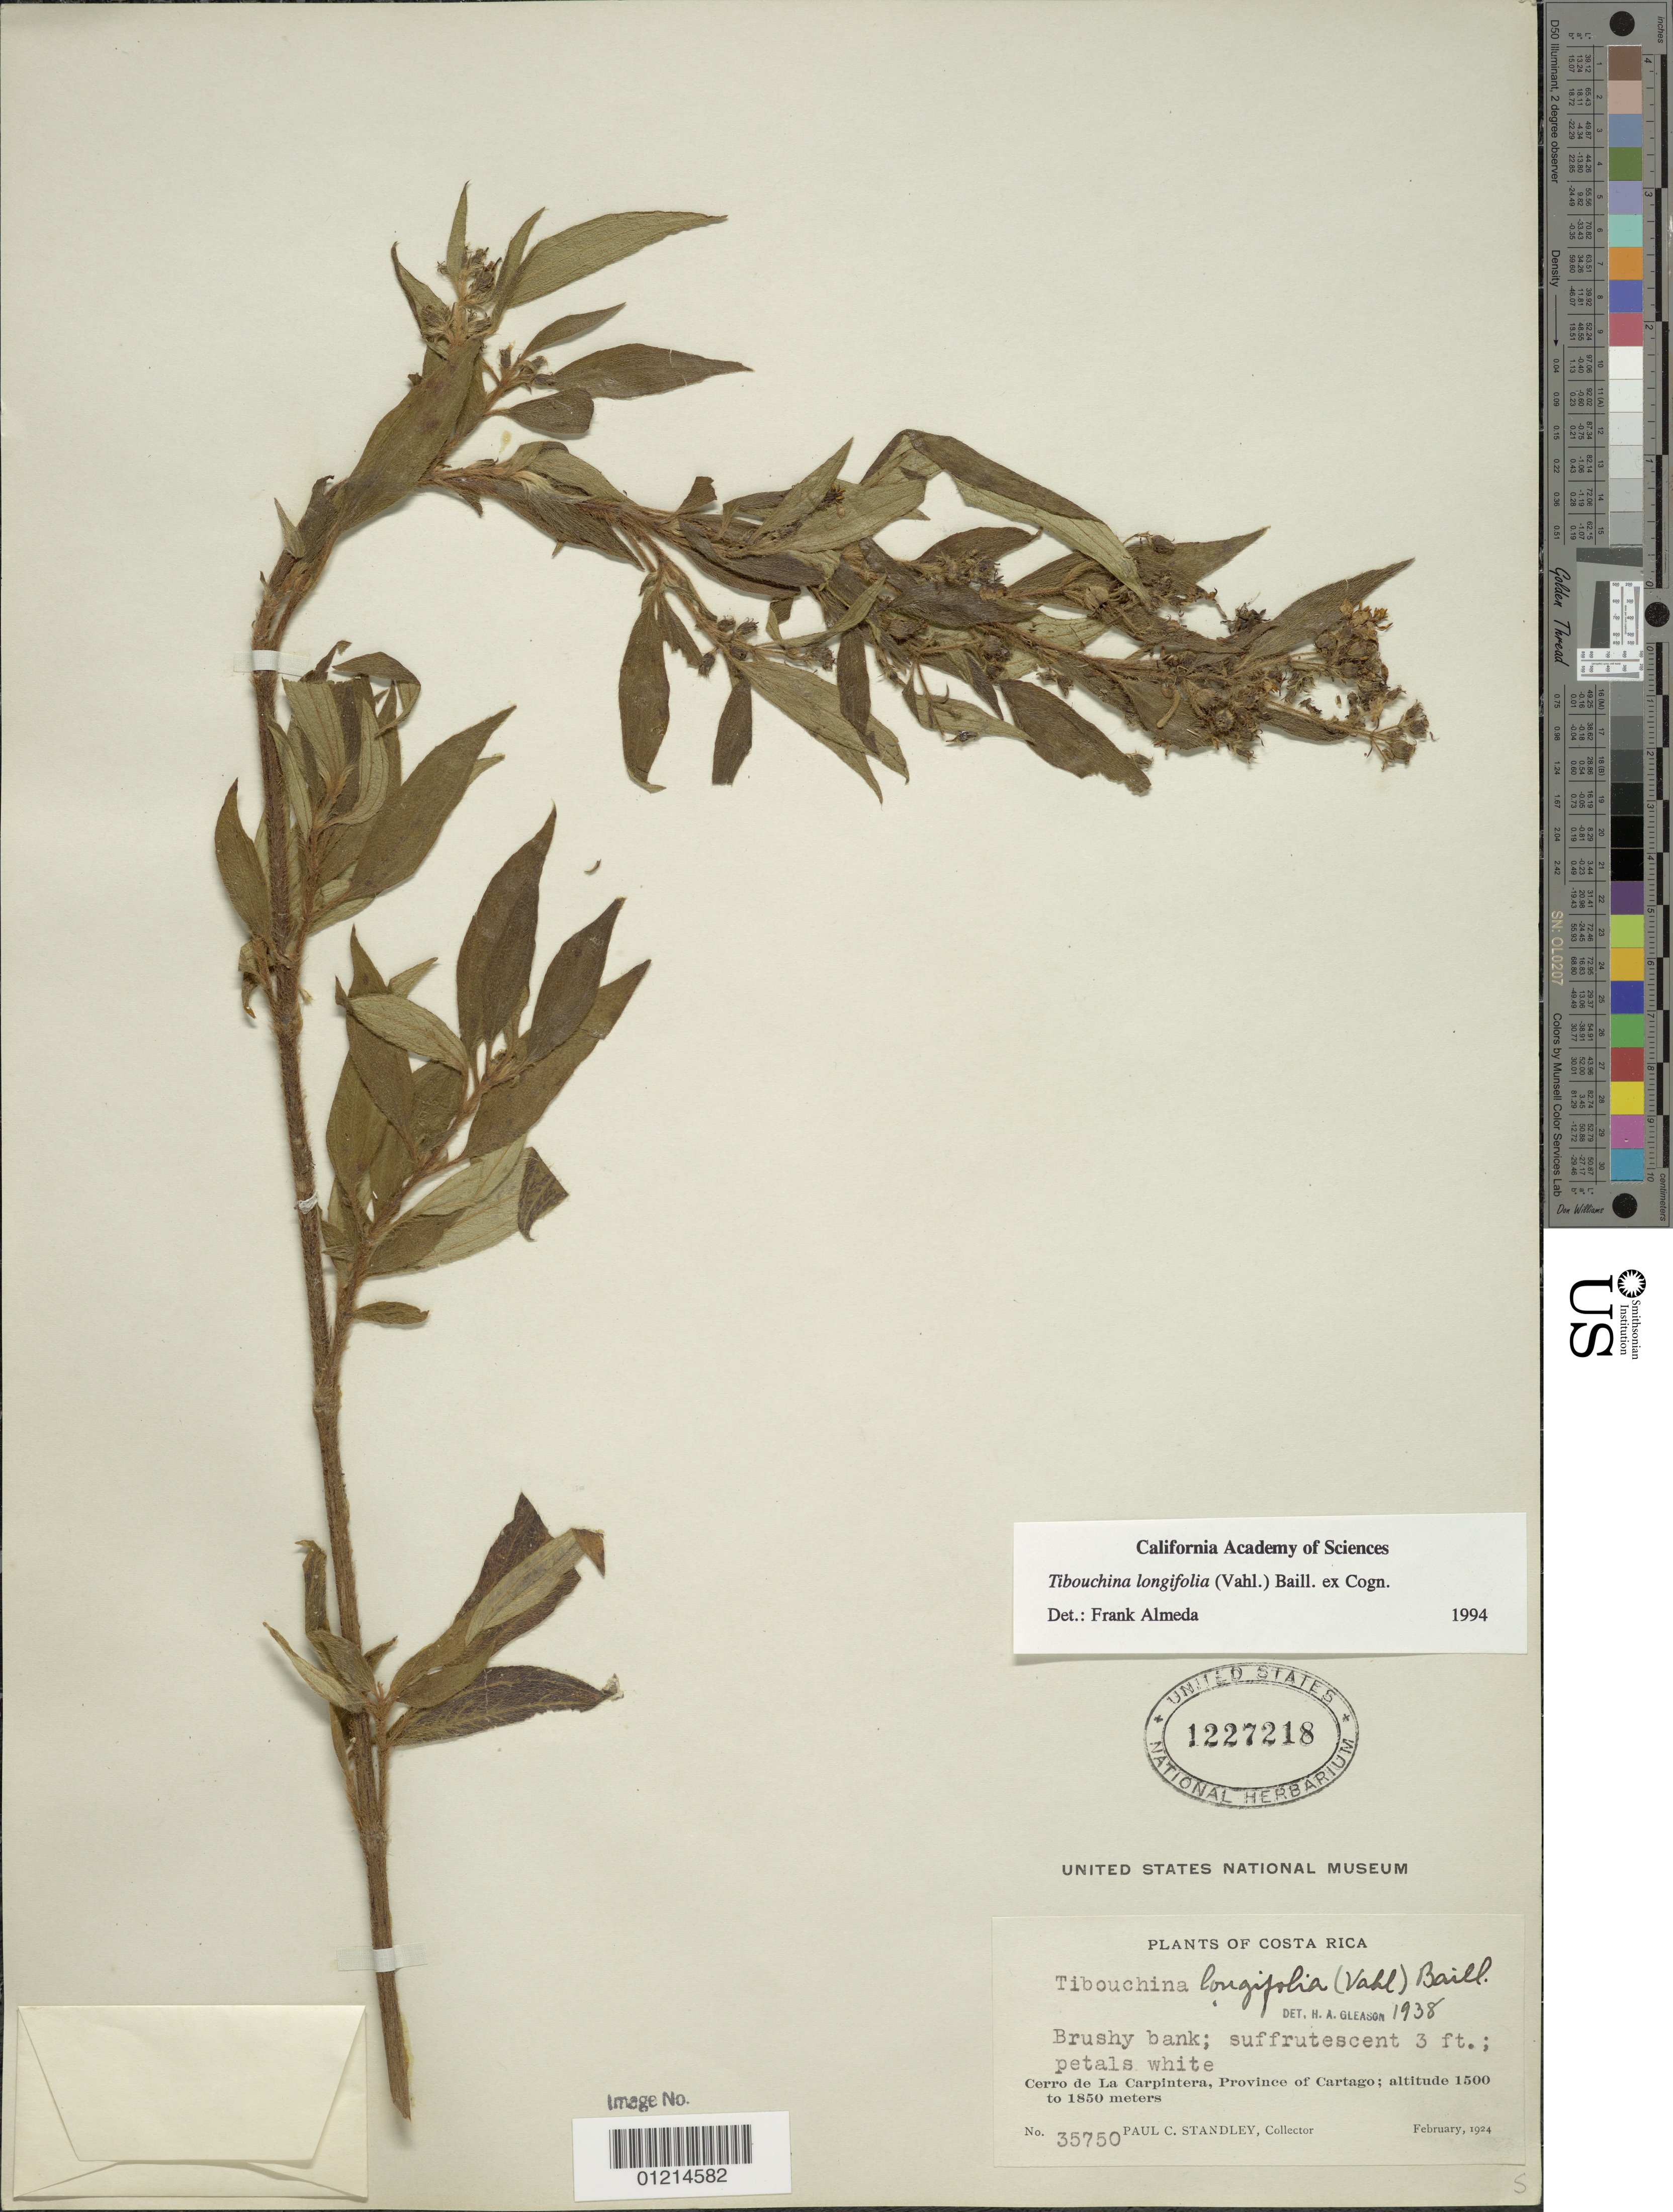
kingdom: Plantae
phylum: Tracheophyta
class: Magnoliopsida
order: Myrtales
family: Melastomataceae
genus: Chaetogastra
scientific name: Chaetogastra longifolia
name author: (Vahl) DC.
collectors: P. C. Standley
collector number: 35750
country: Costa Rica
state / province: Cartago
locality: Cerro de La Carpintera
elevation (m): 1500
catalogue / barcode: US 1227218